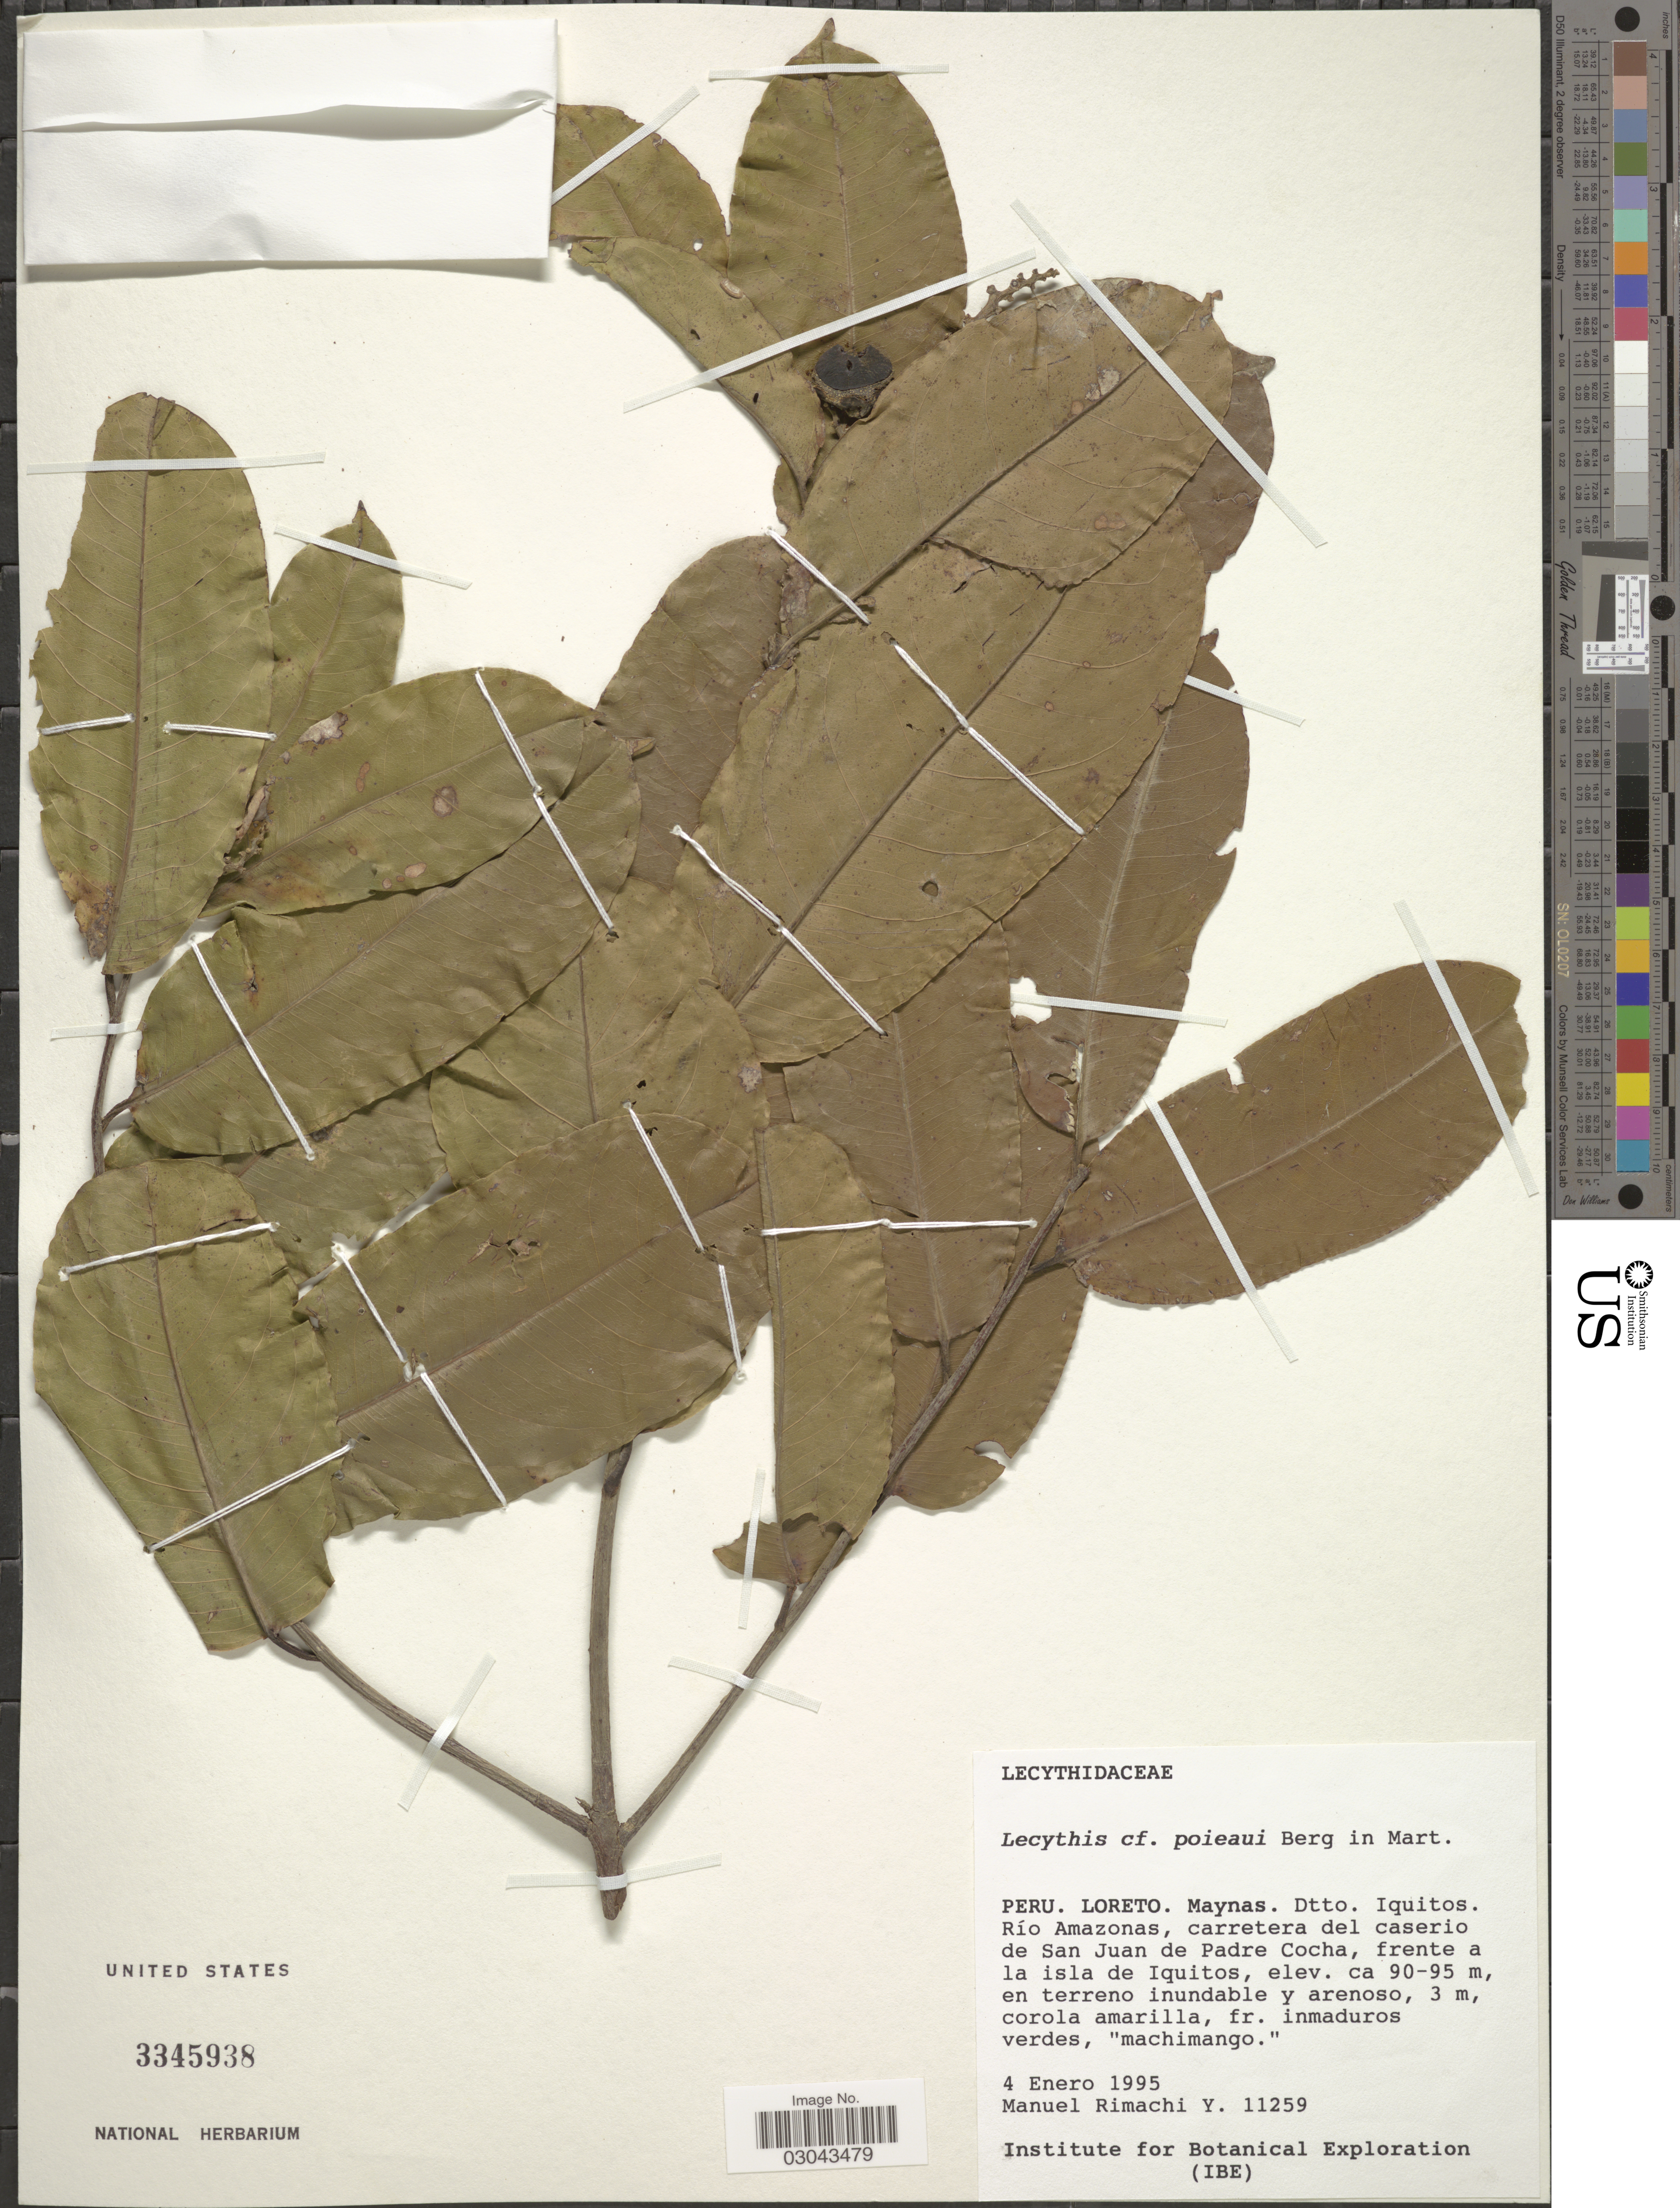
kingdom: Plantae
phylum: Tracheophyta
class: Magnoliopsida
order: Ericales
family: Lecythidaceae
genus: Lecythis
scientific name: Lecythis poiteaui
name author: O. Berg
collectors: M. Rimachi Y.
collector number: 11259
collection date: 1995-01-04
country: Peru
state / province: Loreto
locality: Maynas. Dtto. Iquitos. Río Amazonas, carretera del caserio de San Juan de Padre Cocha, frente a la isla de Iquitos.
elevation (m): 90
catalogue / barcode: US 3345938